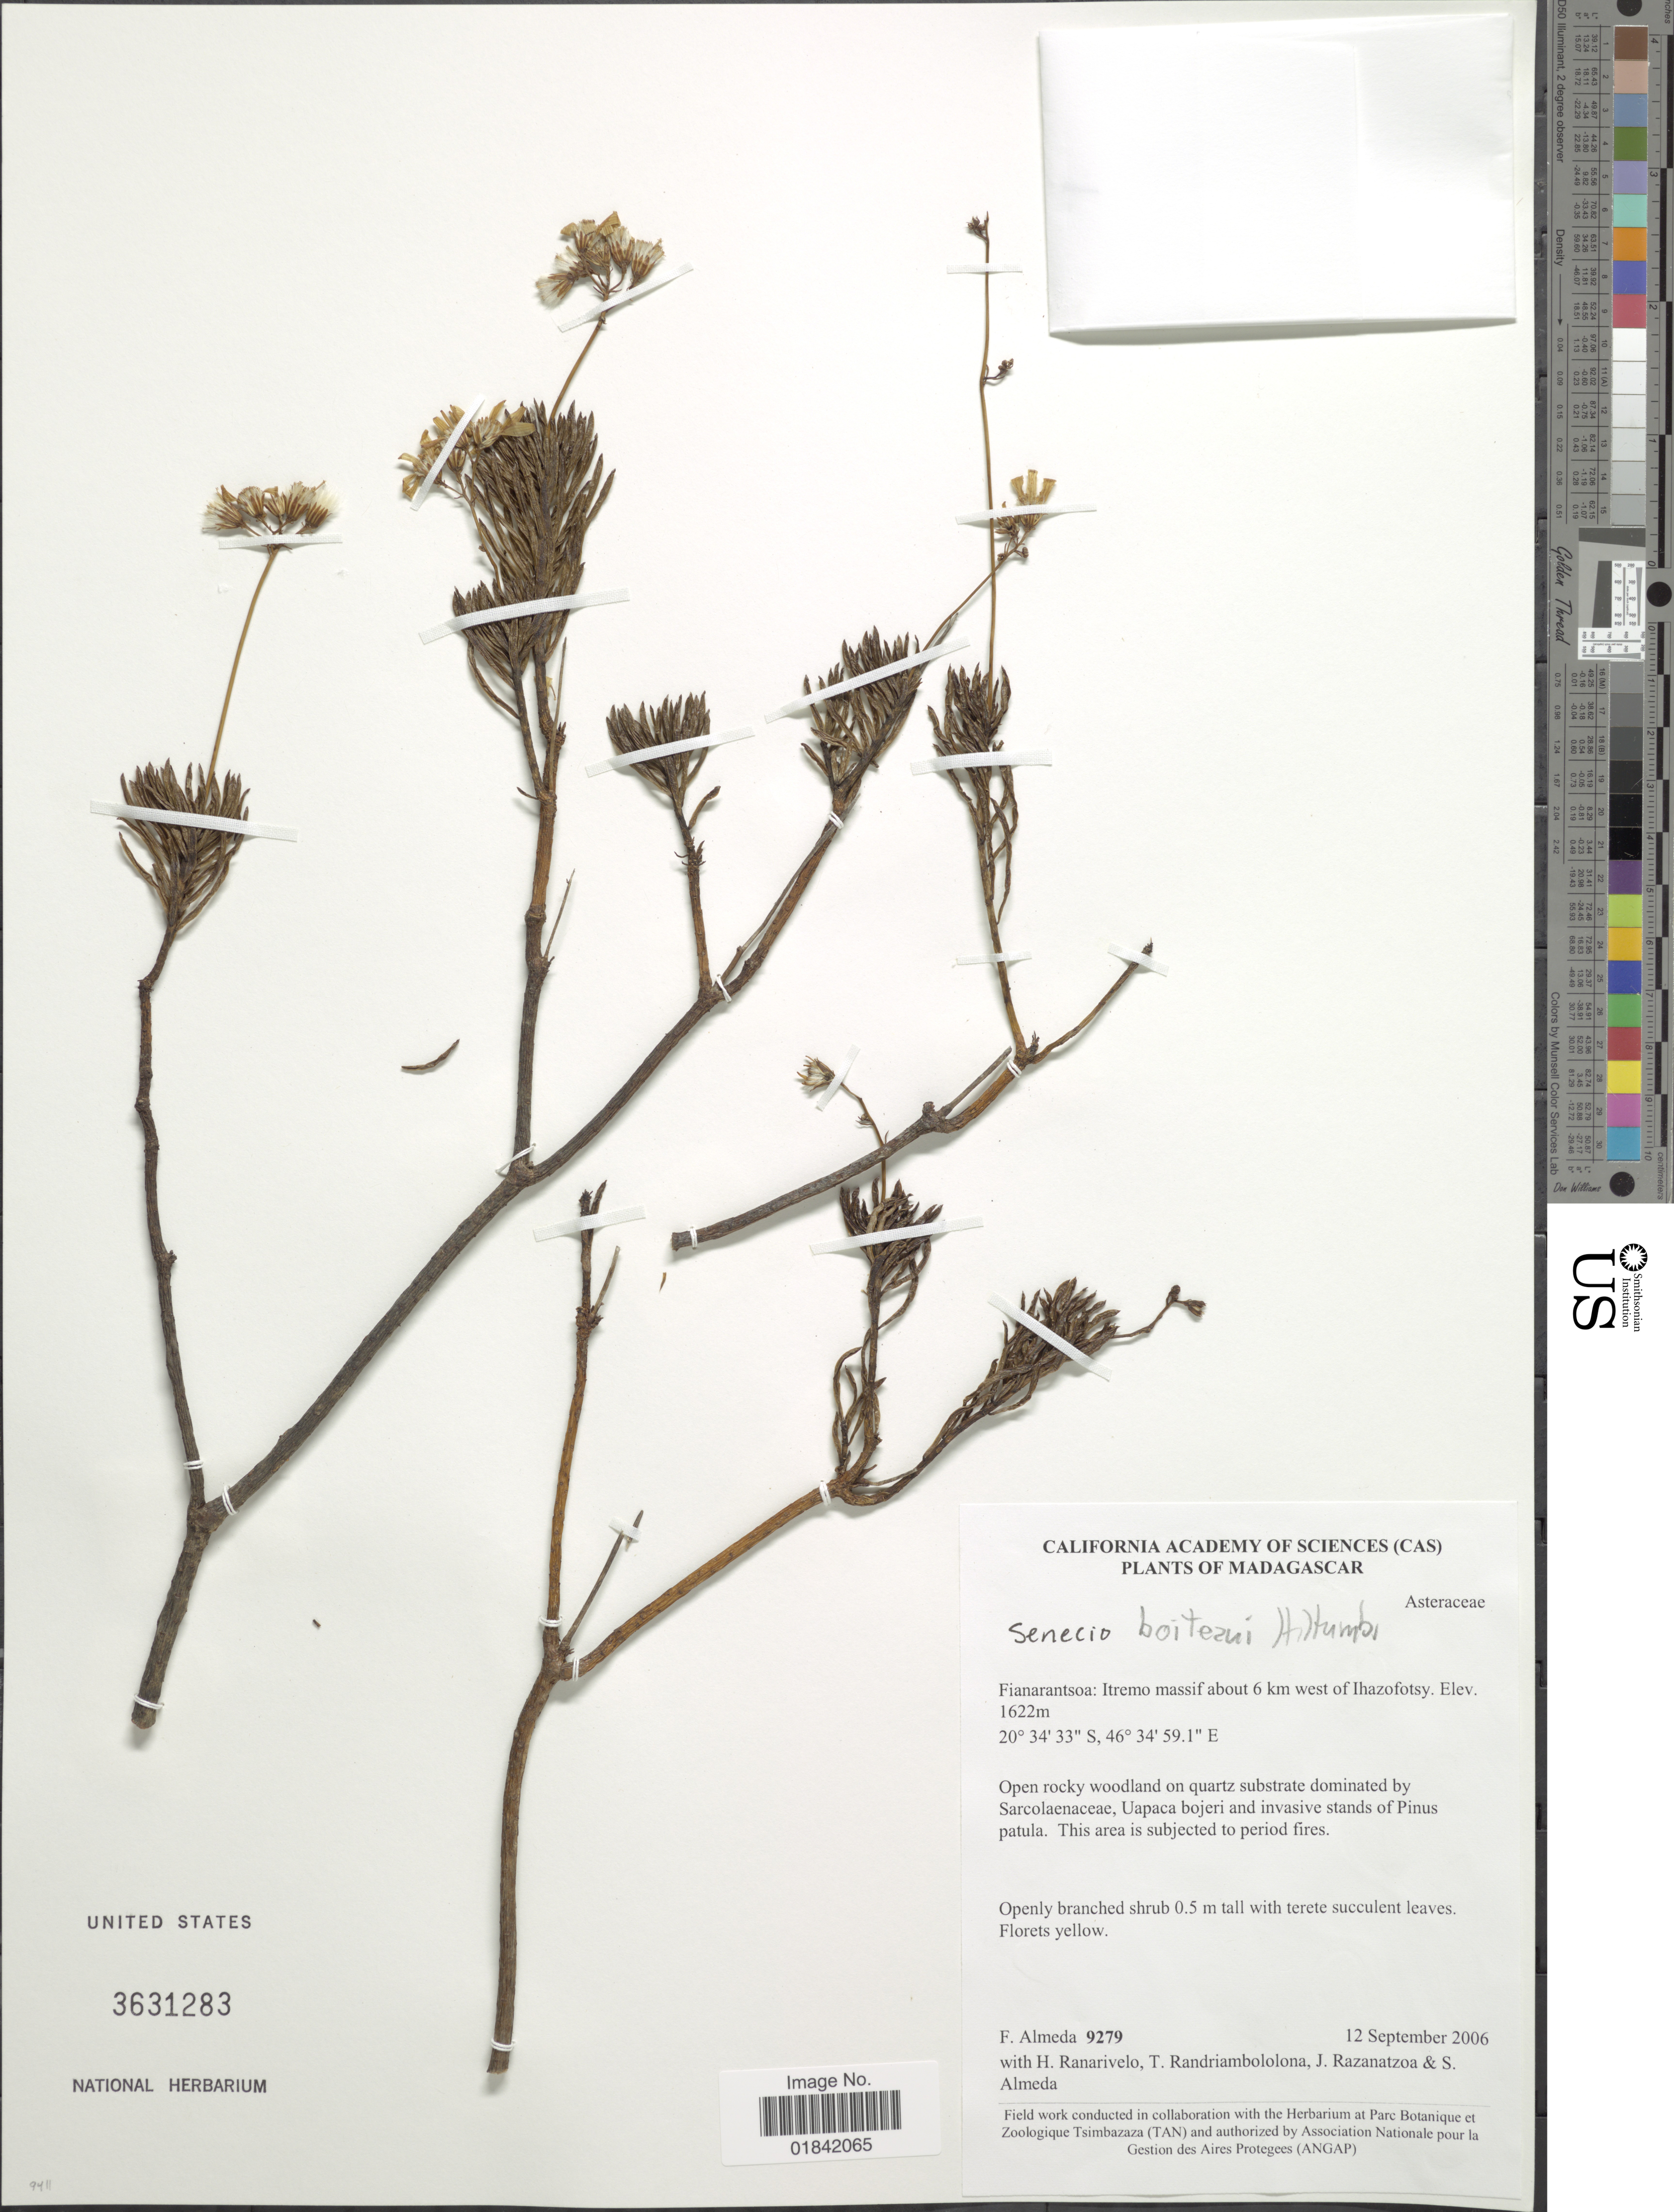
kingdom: Plantae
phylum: Tracheophyta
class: Magnoliopsida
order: Asterales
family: Asteraceae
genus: Senecio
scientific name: Senecio boiteaui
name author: Humb.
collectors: F. Almeda, H. Ranarivelo, T. Randriambololona & S. Almeda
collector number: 9279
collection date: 2006-09-12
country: Madagascar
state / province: Amoron'i Mania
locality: Itremo massif about 6 km west of Izhazofotsy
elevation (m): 1622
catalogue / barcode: US 3631283